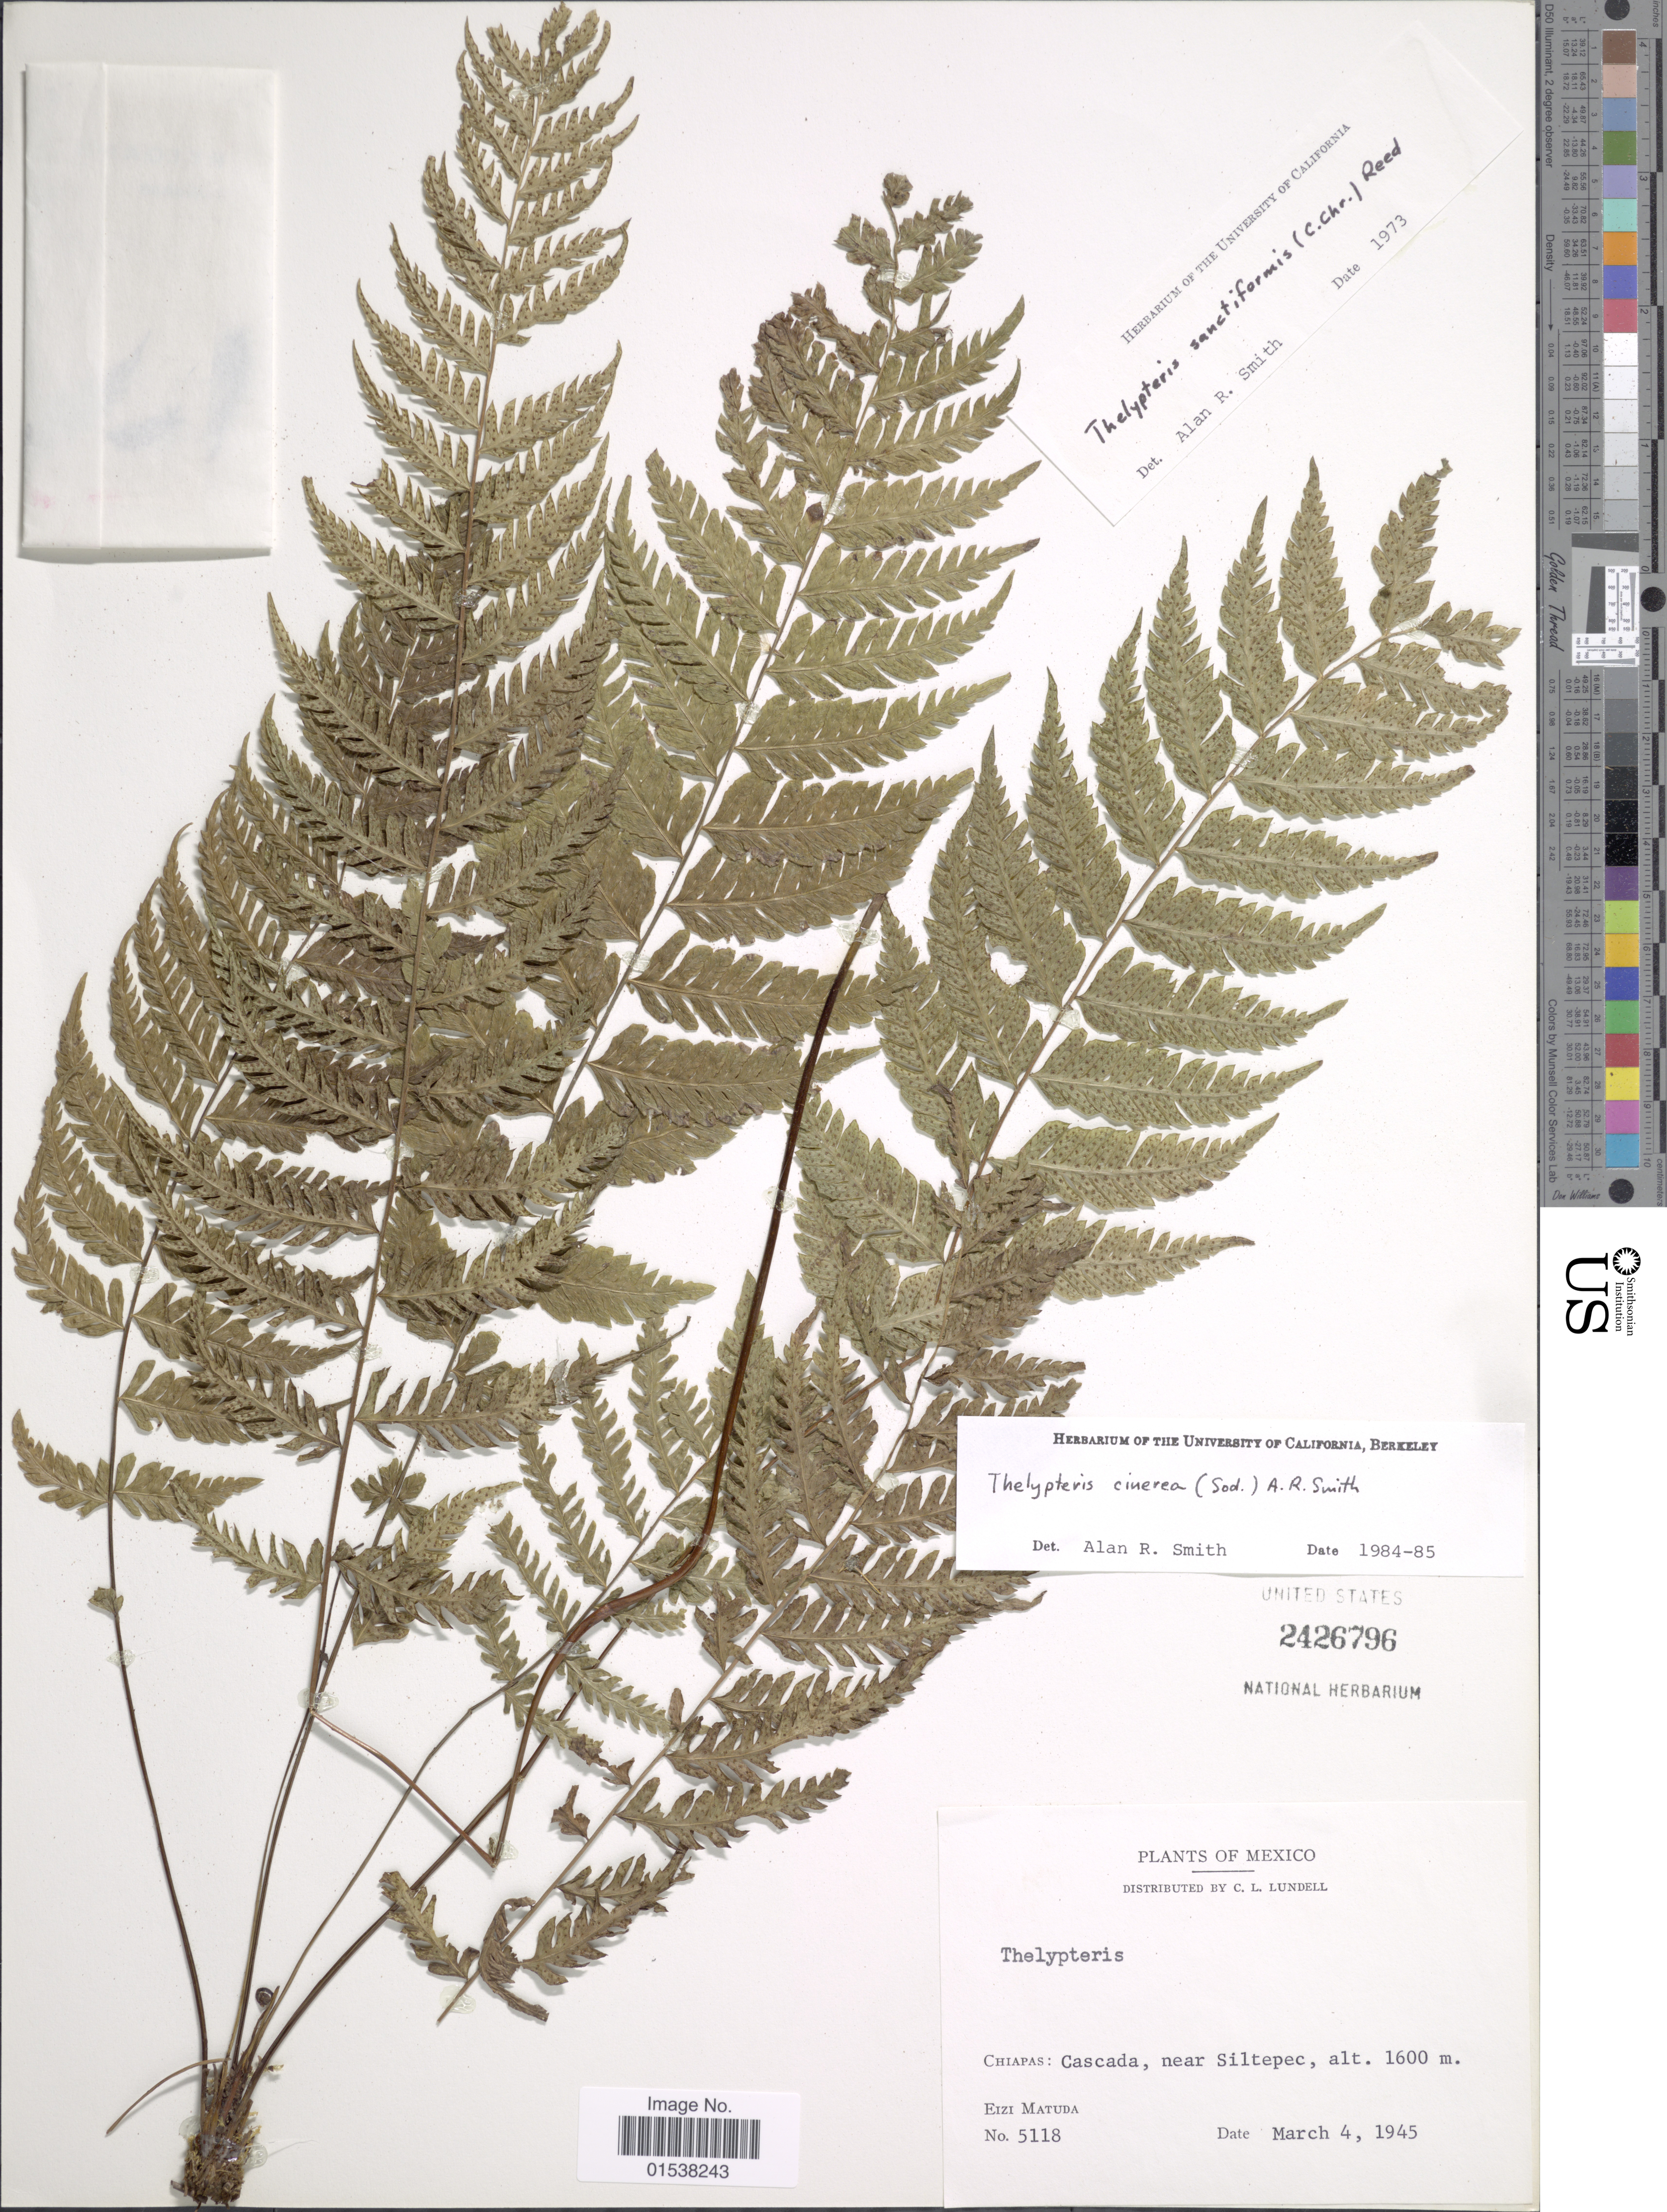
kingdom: Plantae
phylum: Tracheophyta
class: Polypodiopsida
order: Polypodiales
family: Thelypteridaceae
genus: Amauropelta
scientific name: Amauropelta cinerea (Sodiro) comb. nov., ined. 2015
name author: (Sodiro)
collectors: E. Matuda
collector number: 5118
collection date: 1945-03-04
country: Mexico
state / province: Chiapas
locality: Chiapas: Cascada, near Siltepec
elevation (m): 1600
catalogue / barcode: US 2426796